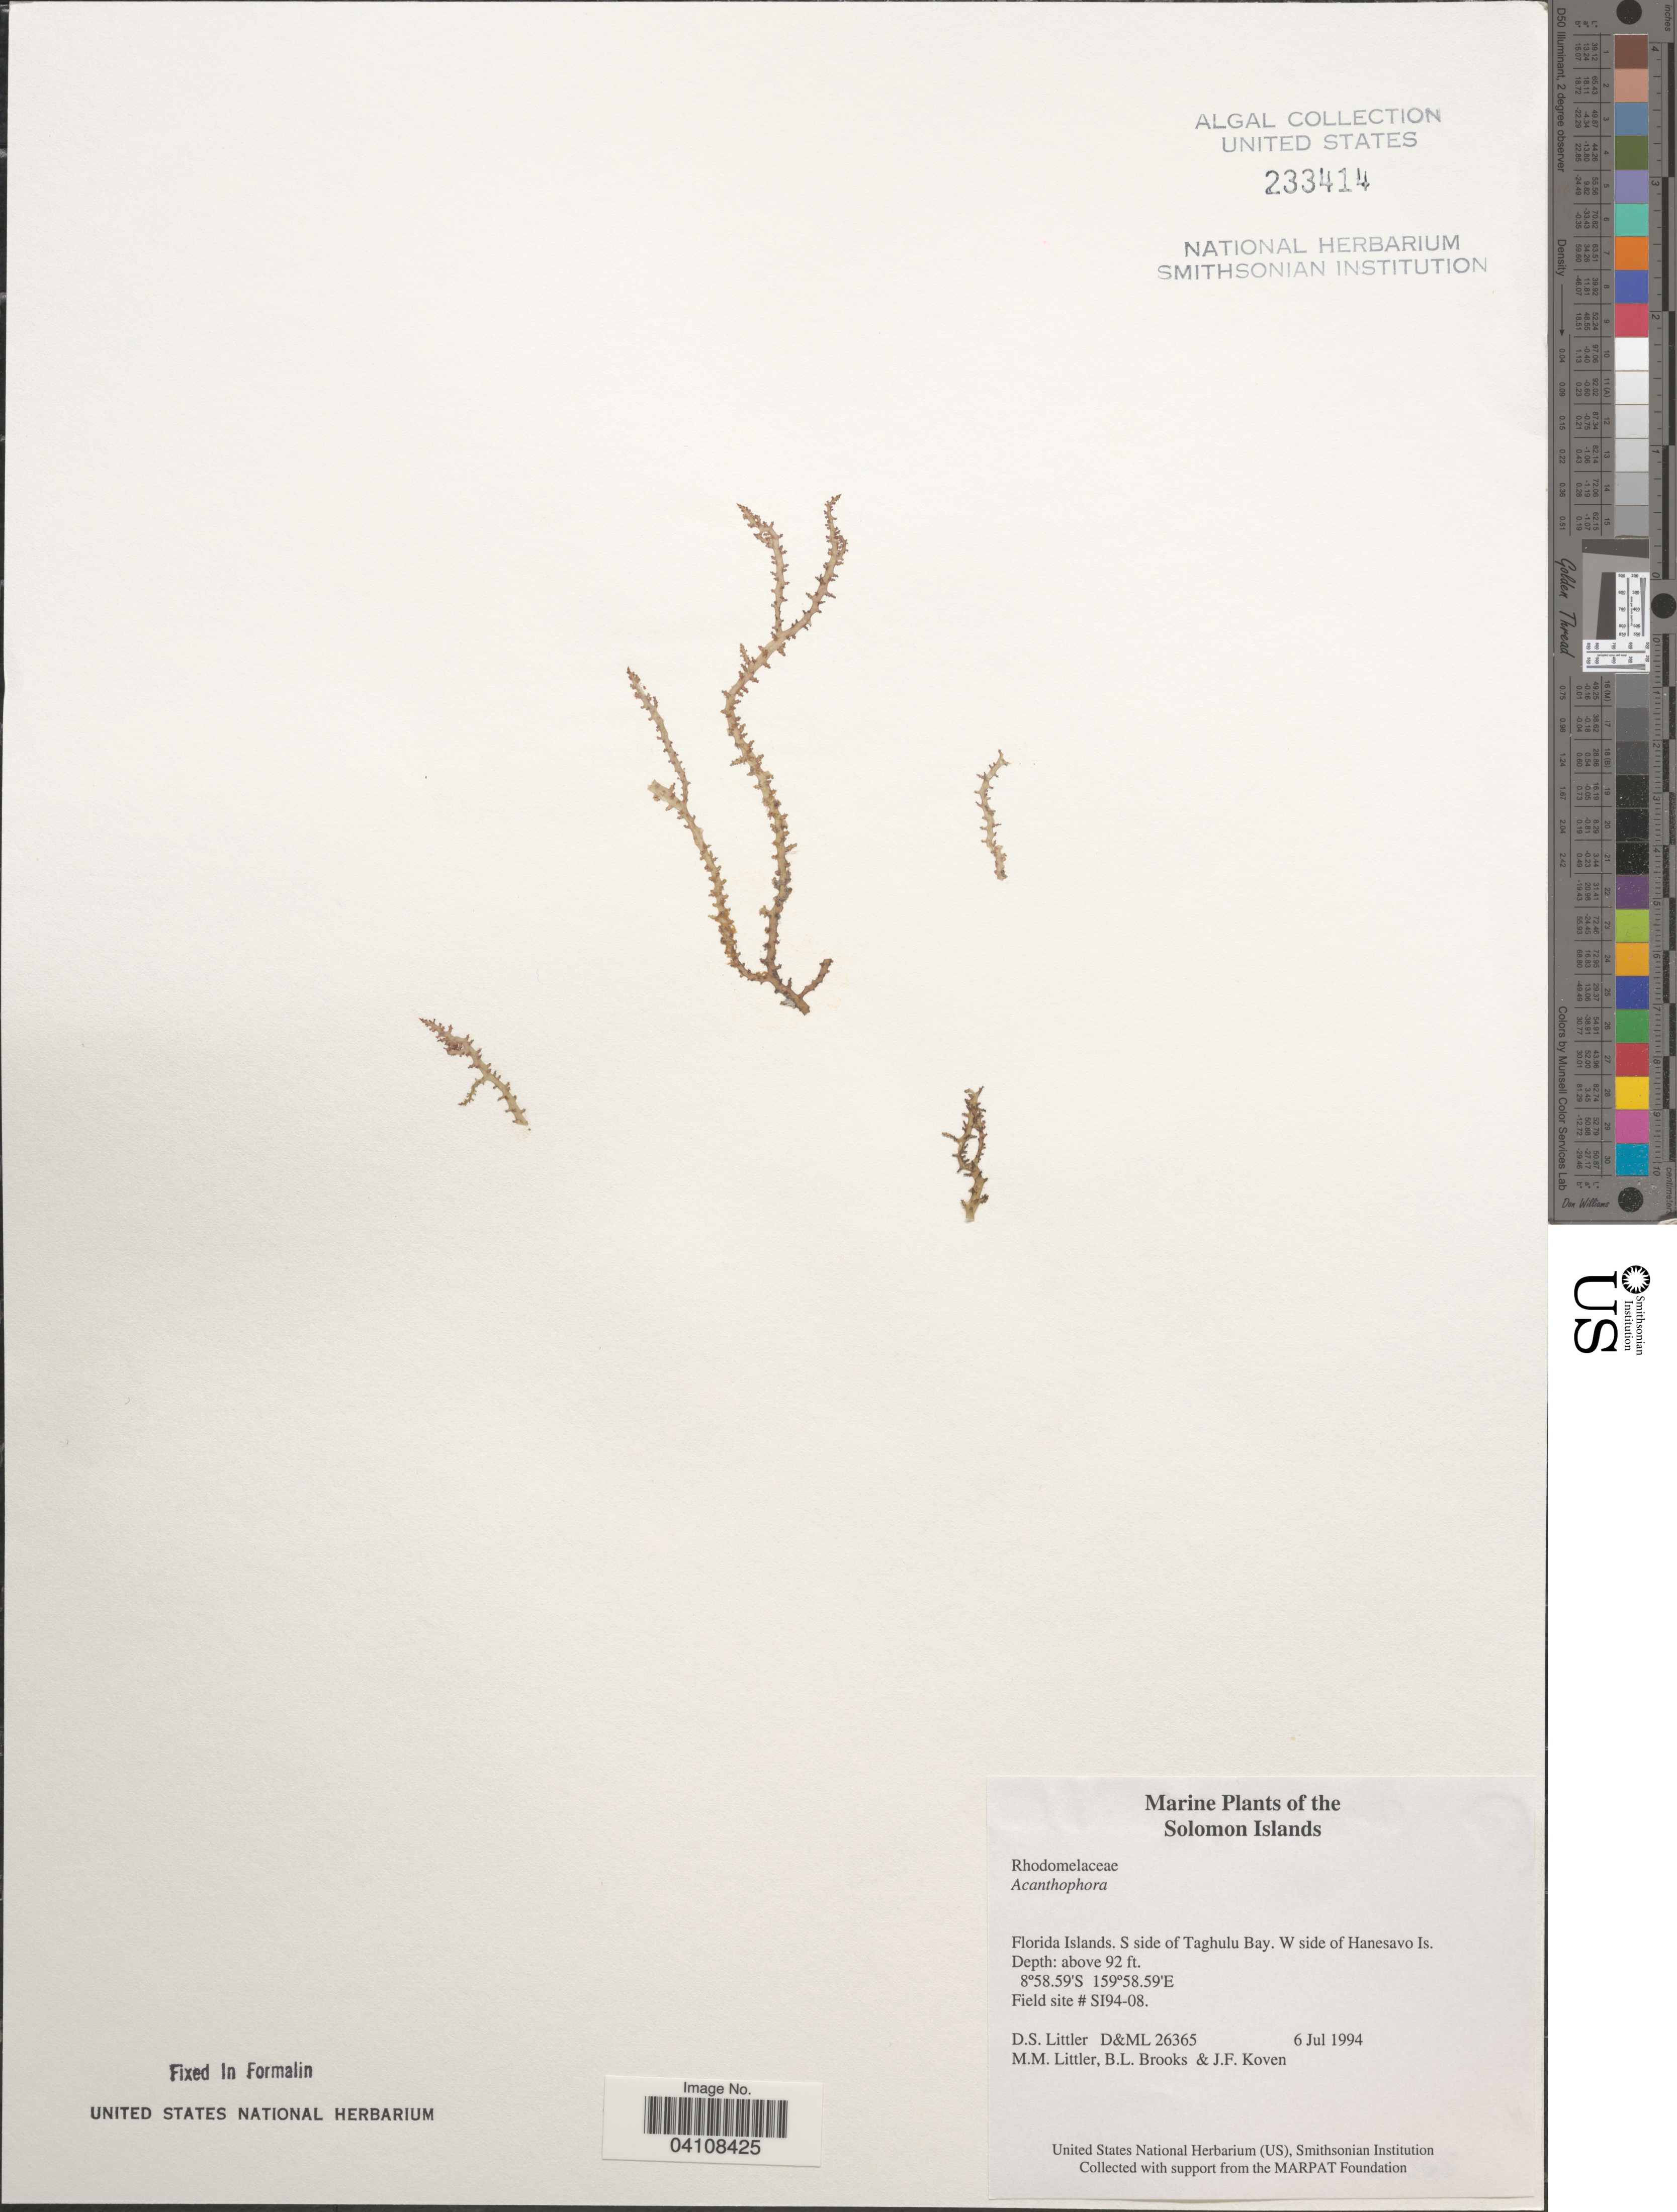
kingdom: Plantae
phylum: Rhodophyta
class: Florideophyceae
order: Ceramiales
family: Rhodomelaceae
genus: Acanthophora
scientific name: Acanthophora sp.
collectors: D. S. Littler, B. Brooks & J. Koven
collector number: D&ML26365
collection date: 1994-07-06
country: Solomon Islands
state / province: Solomon Islands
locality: Florida Islands. S side of Taghulu Bay. W side of Hanesavo Is. Field site # SI94-08.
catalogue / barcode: US 233414